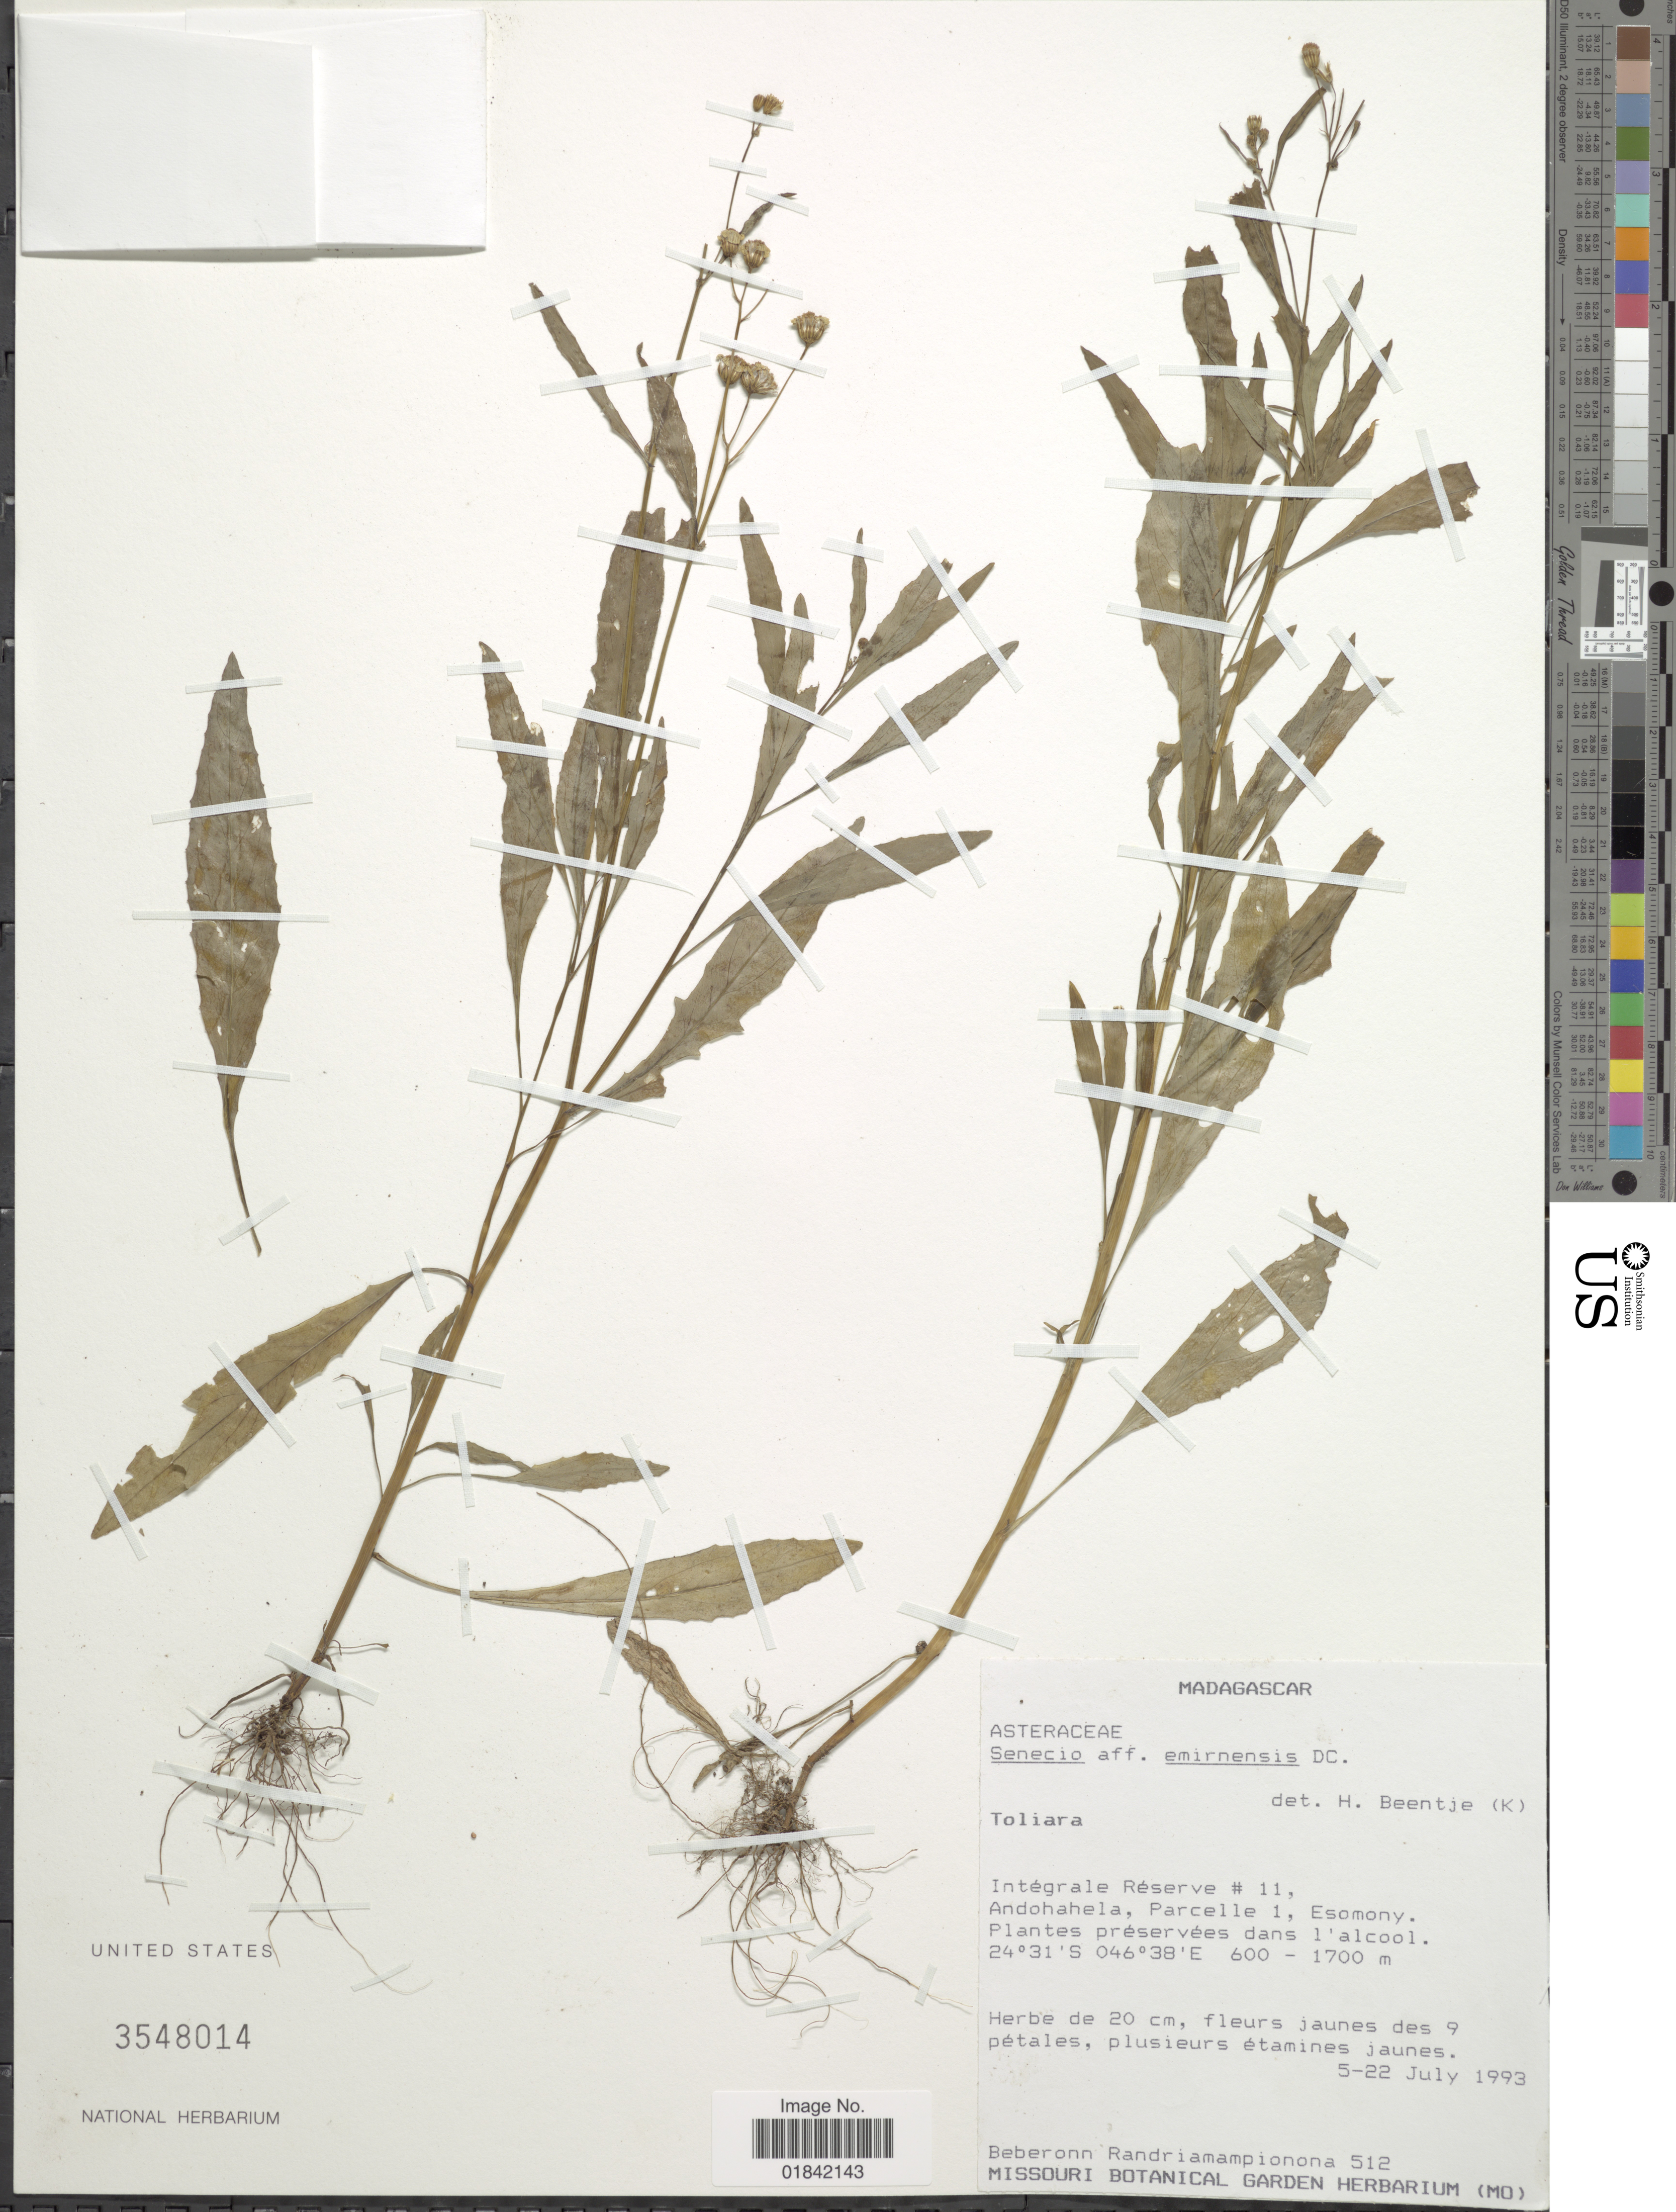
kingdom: Plantae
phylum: Tracheophyta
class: Magnoliopsida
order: Asterales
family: Asteraceae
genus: Senecio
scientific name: Senecio emirnensis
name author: DC.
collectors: B. Randriamampionona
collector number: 512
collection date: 1993-07-05/1993-07-22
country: Madagascar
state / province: Anosy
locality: Integrale Reserve #11, Andohahela, Parcelle 1, Esomony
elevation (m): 600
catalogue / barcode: US 3548014